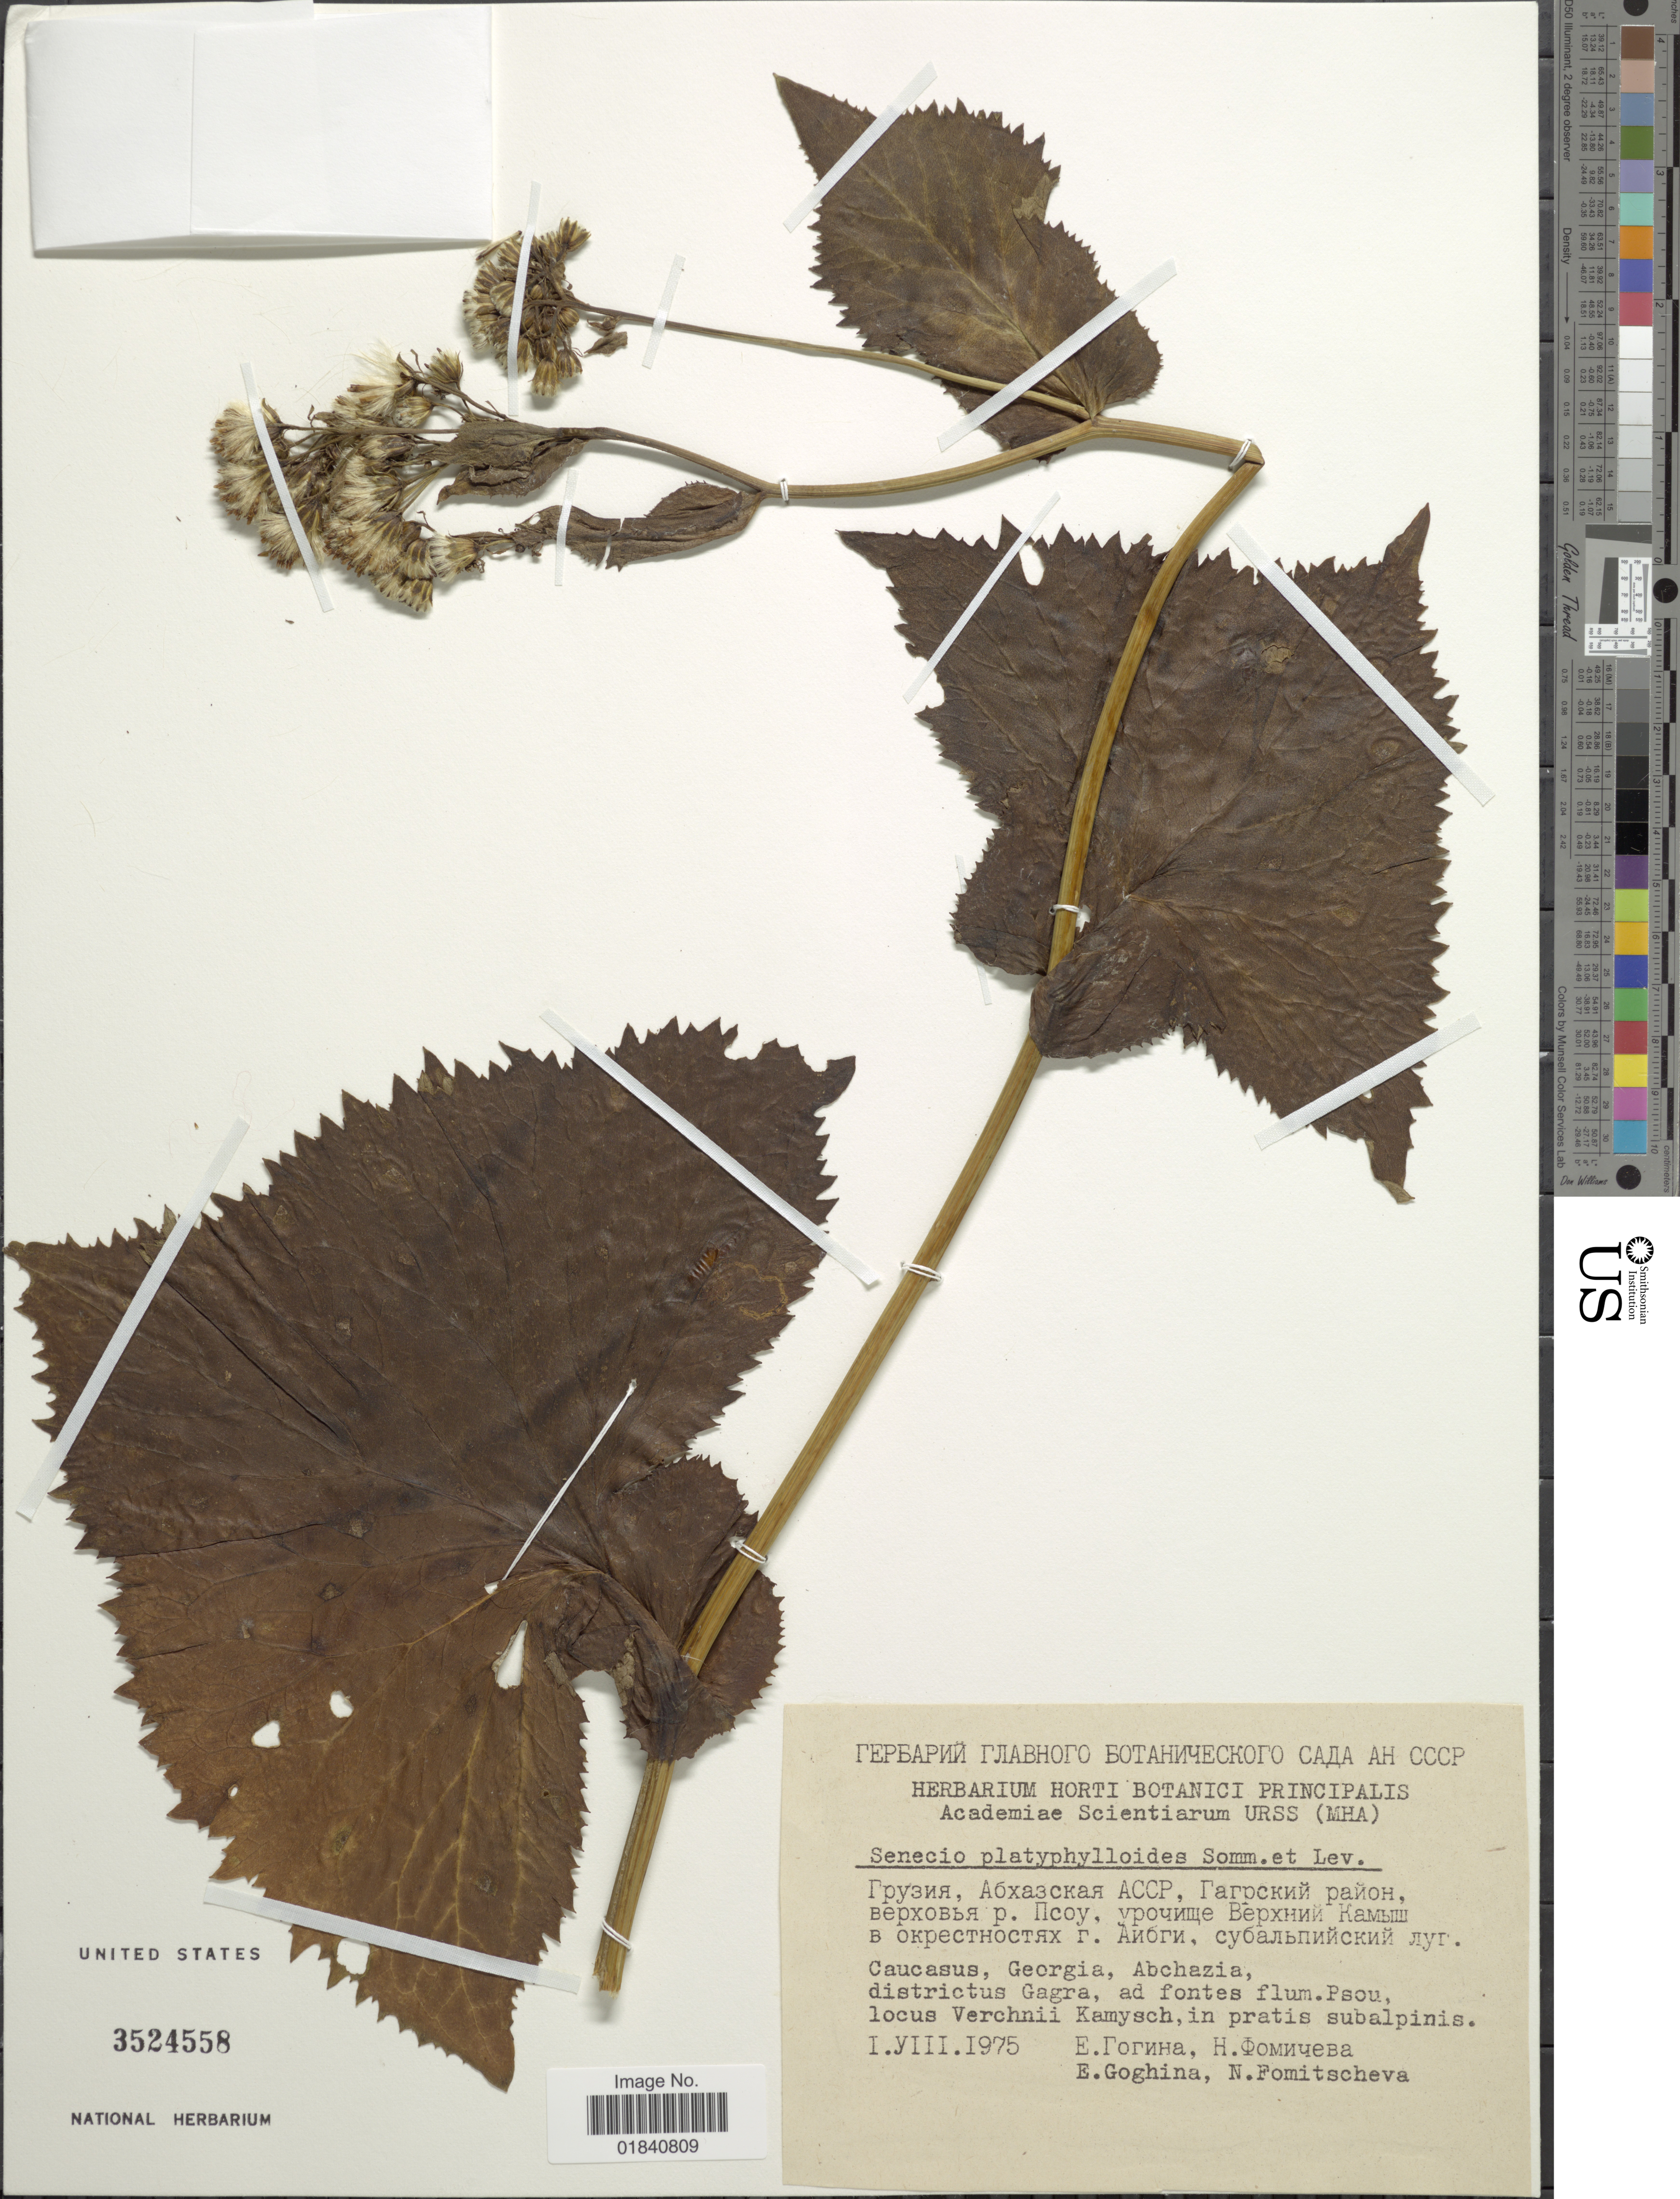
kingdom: Plantae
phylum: Tracheophyta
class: Magnoliopsida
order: Asterales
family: Asteraceae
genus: Caucasalia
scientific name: Caucasalia pontica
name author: (K. Koch) Greuter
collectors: E. Goghina & N. Fomitscheva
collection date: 1975-08-01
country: Georgia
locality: Abchazia, districtus Gagra, ad fontes flum. Psou, locus Verschnii Kamysch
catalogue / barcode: US 3524558